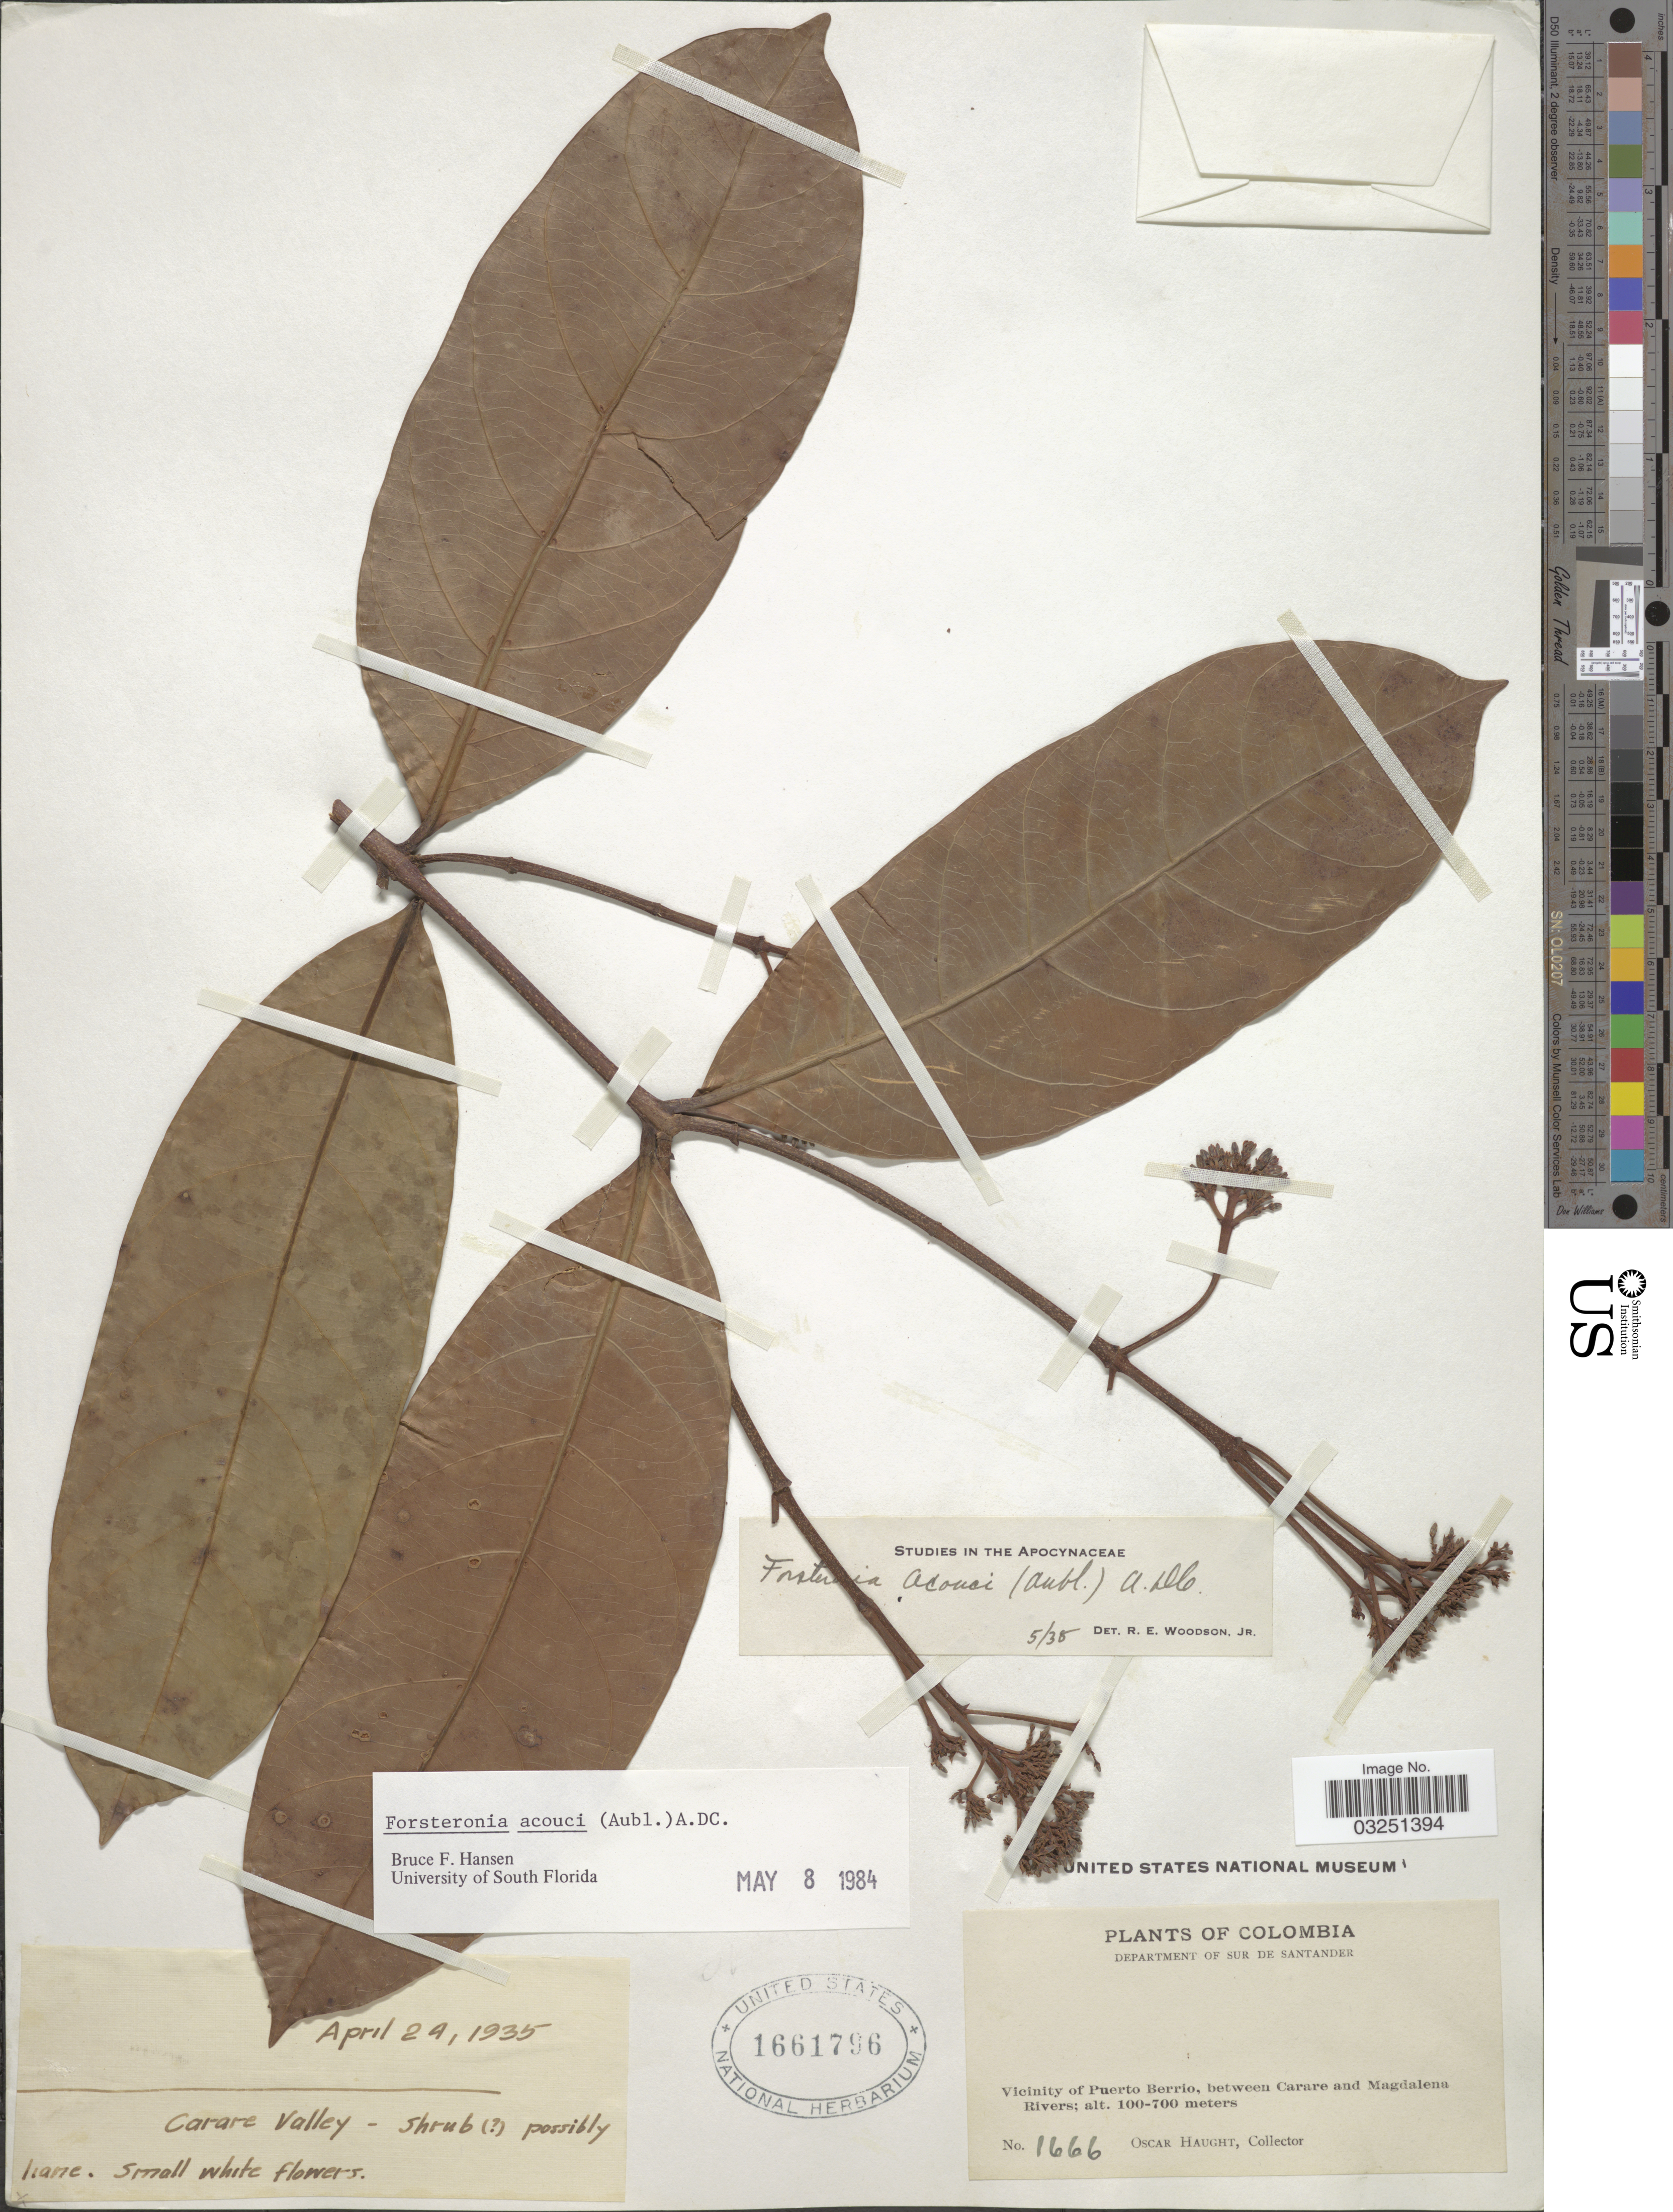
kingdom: Plantae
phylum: Tracheophyta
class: Magnoliopsida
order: Gentianales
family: Apocynaceae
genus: Forsteronia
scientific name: Forsteronia acouci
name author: (Aubl.) A. DC.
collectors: O. L. Haught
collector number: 1666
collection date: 1935-04-24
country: Colombia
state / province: Santander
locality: Department of Sur de Santander. Vicinity of Puerto Berrio, between Carare and Magdalena Rivers. Carare Valley.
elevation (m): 100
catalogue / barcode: US 1661796